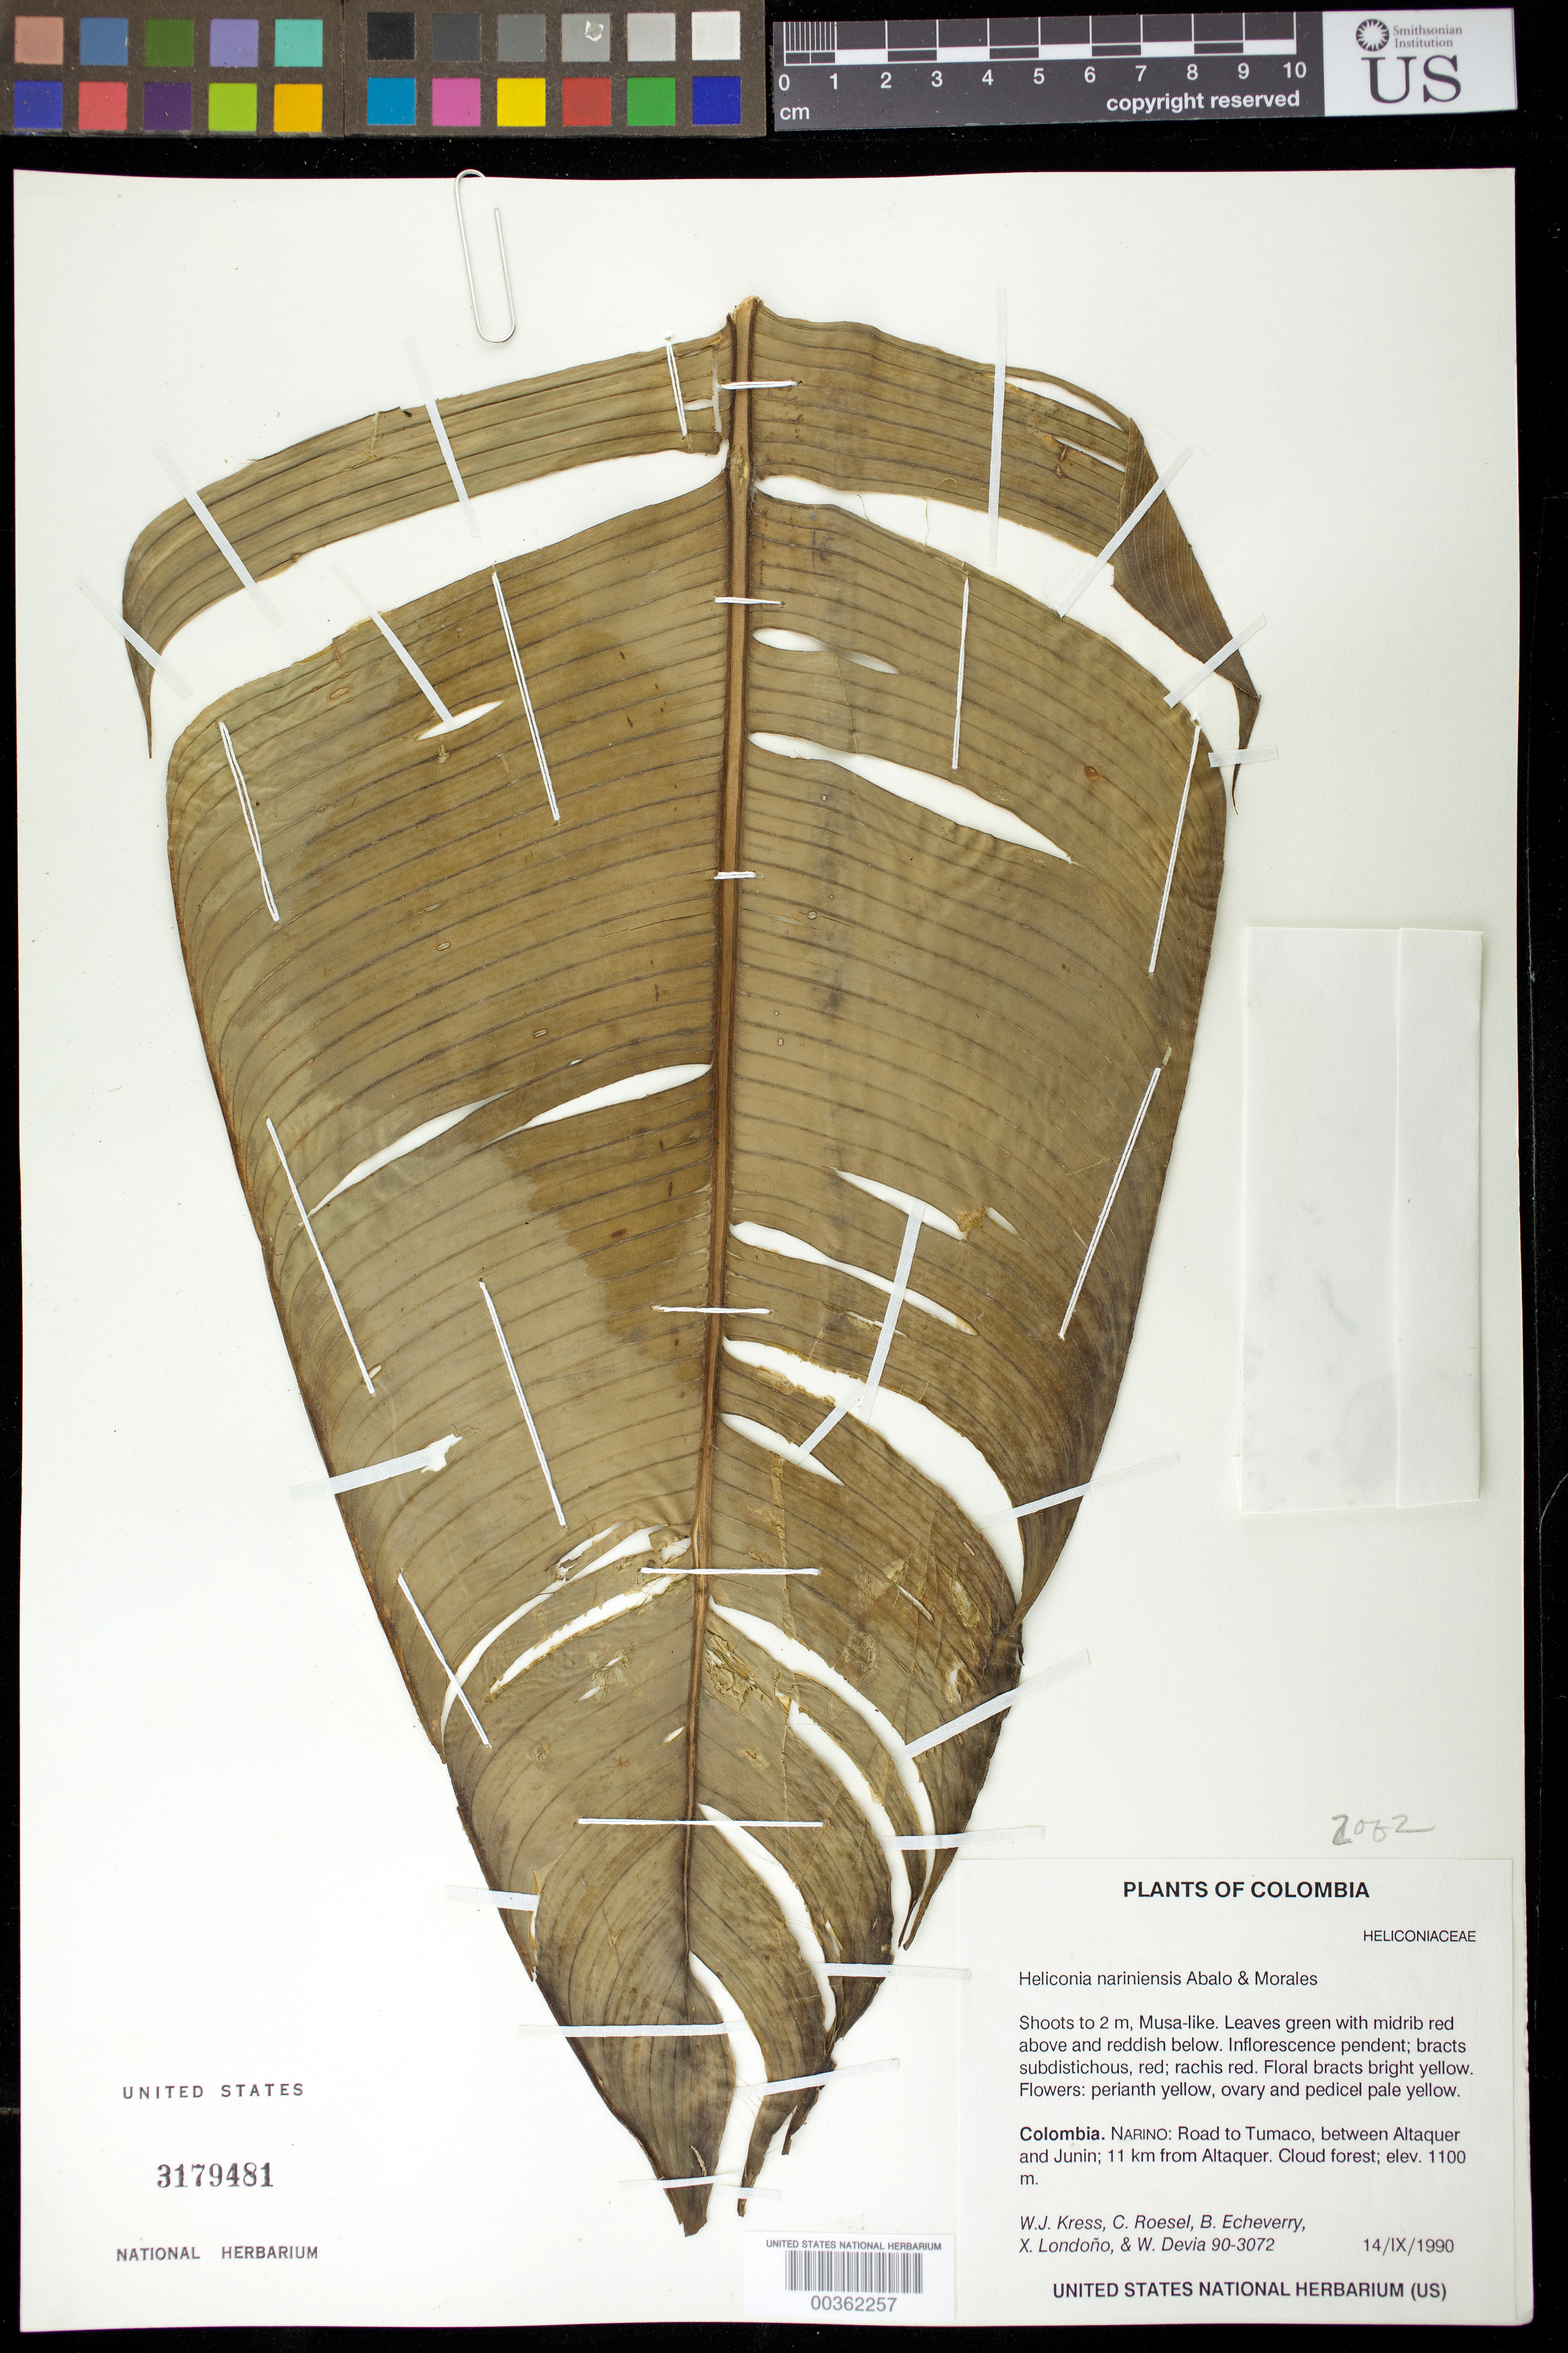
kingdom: Plantae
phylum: Tracheophyta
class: Liliopsida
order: Zingiberales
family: Heliconiaceae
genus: Heliconia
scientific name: Heliconia nariniensis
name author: Abalo & G. Morales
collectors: W. J. Kress, C. S. Roesel, B. Echeverry, X. Londoño & W. Devia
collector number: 90-3072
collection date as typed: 14 Sep 1990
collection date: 1990-09-14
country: Colombia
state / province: Nariño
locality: Road to Tumaco, between Altaquer and Junin; 11 km from Altaquer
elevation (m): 1100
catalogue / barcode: US 3179481